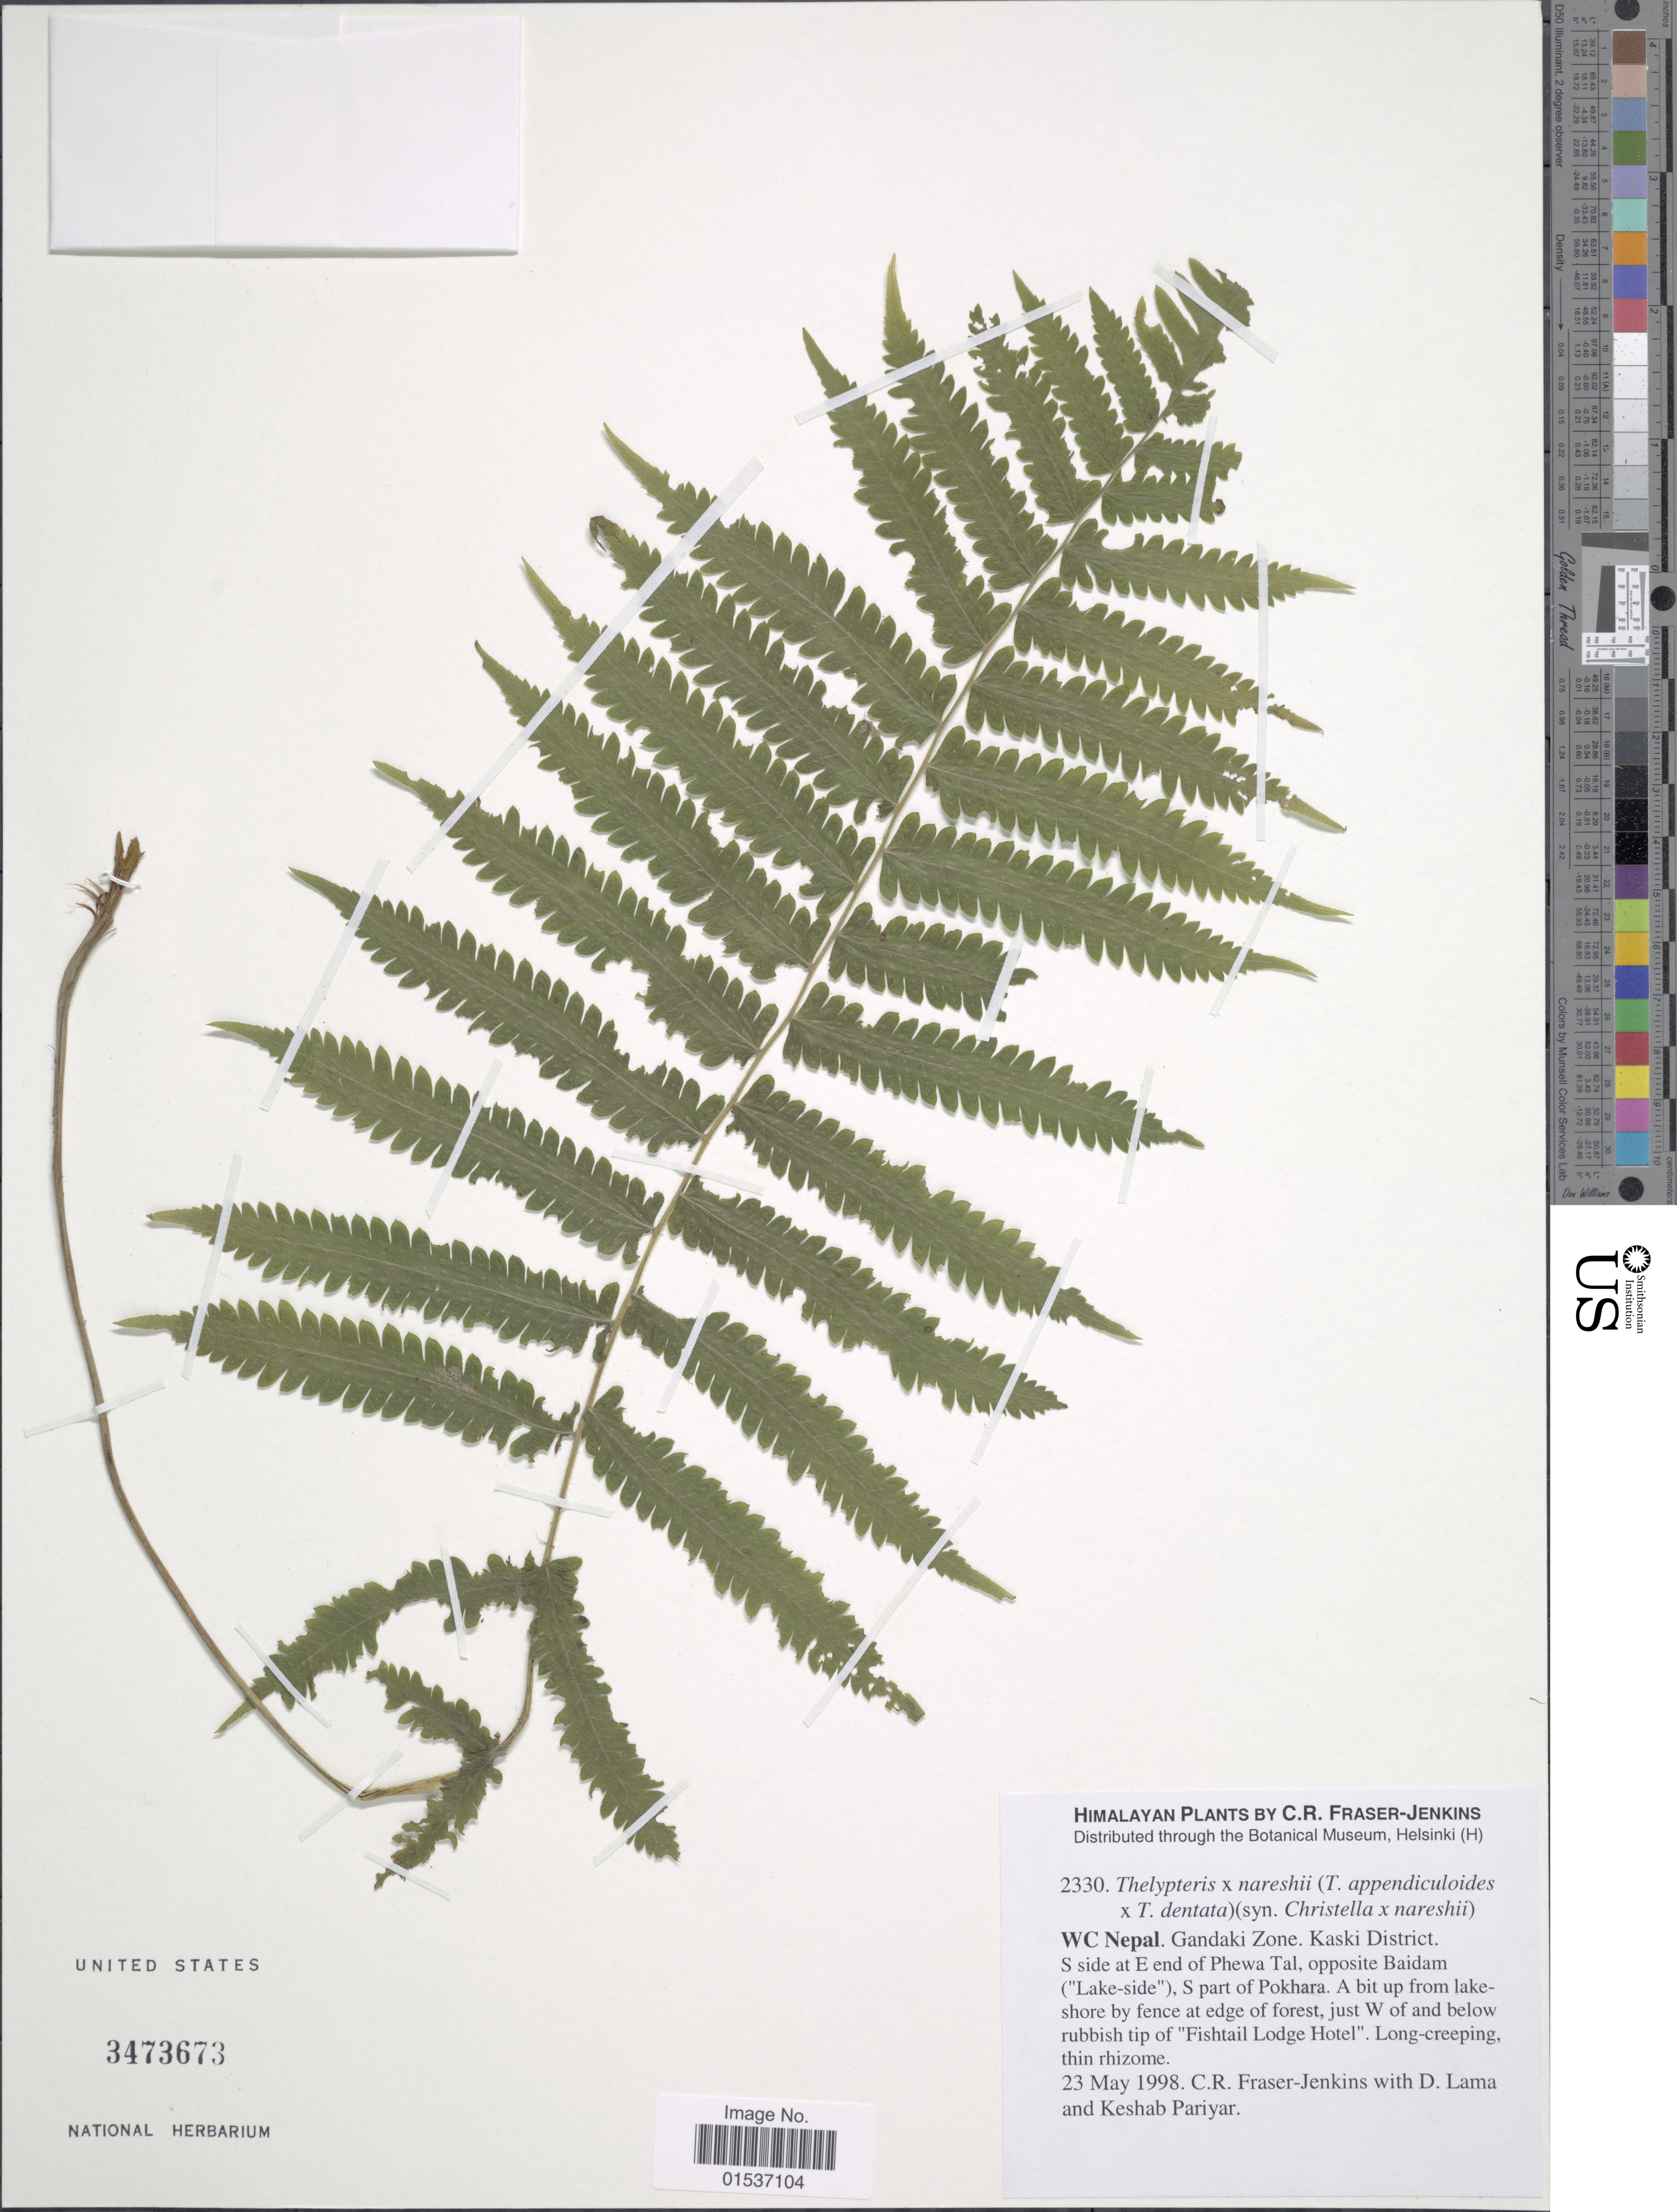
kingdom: Plantae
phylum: Tracheophyta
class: Polypodiopsida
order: Polypodiales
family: Thelypteridaceae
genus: Thelypteris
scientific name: Thelypteris x nareshii comb. ined.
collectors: C. R. Fraser-Jenkins, D. Lama & K. Pariyar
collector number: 2330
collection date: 1998-05-23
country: Nepal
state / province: Gandaki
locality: Himalayan. WC Nepal. Gandaki Zone. Kaski District. S side at E end of Phewa Tal, opposite Baidam ("Lake-side"), S part of Pokhara, just W of and below rubbish tip of "Fishtail Lodge Hotel".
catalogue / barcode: US 3473673